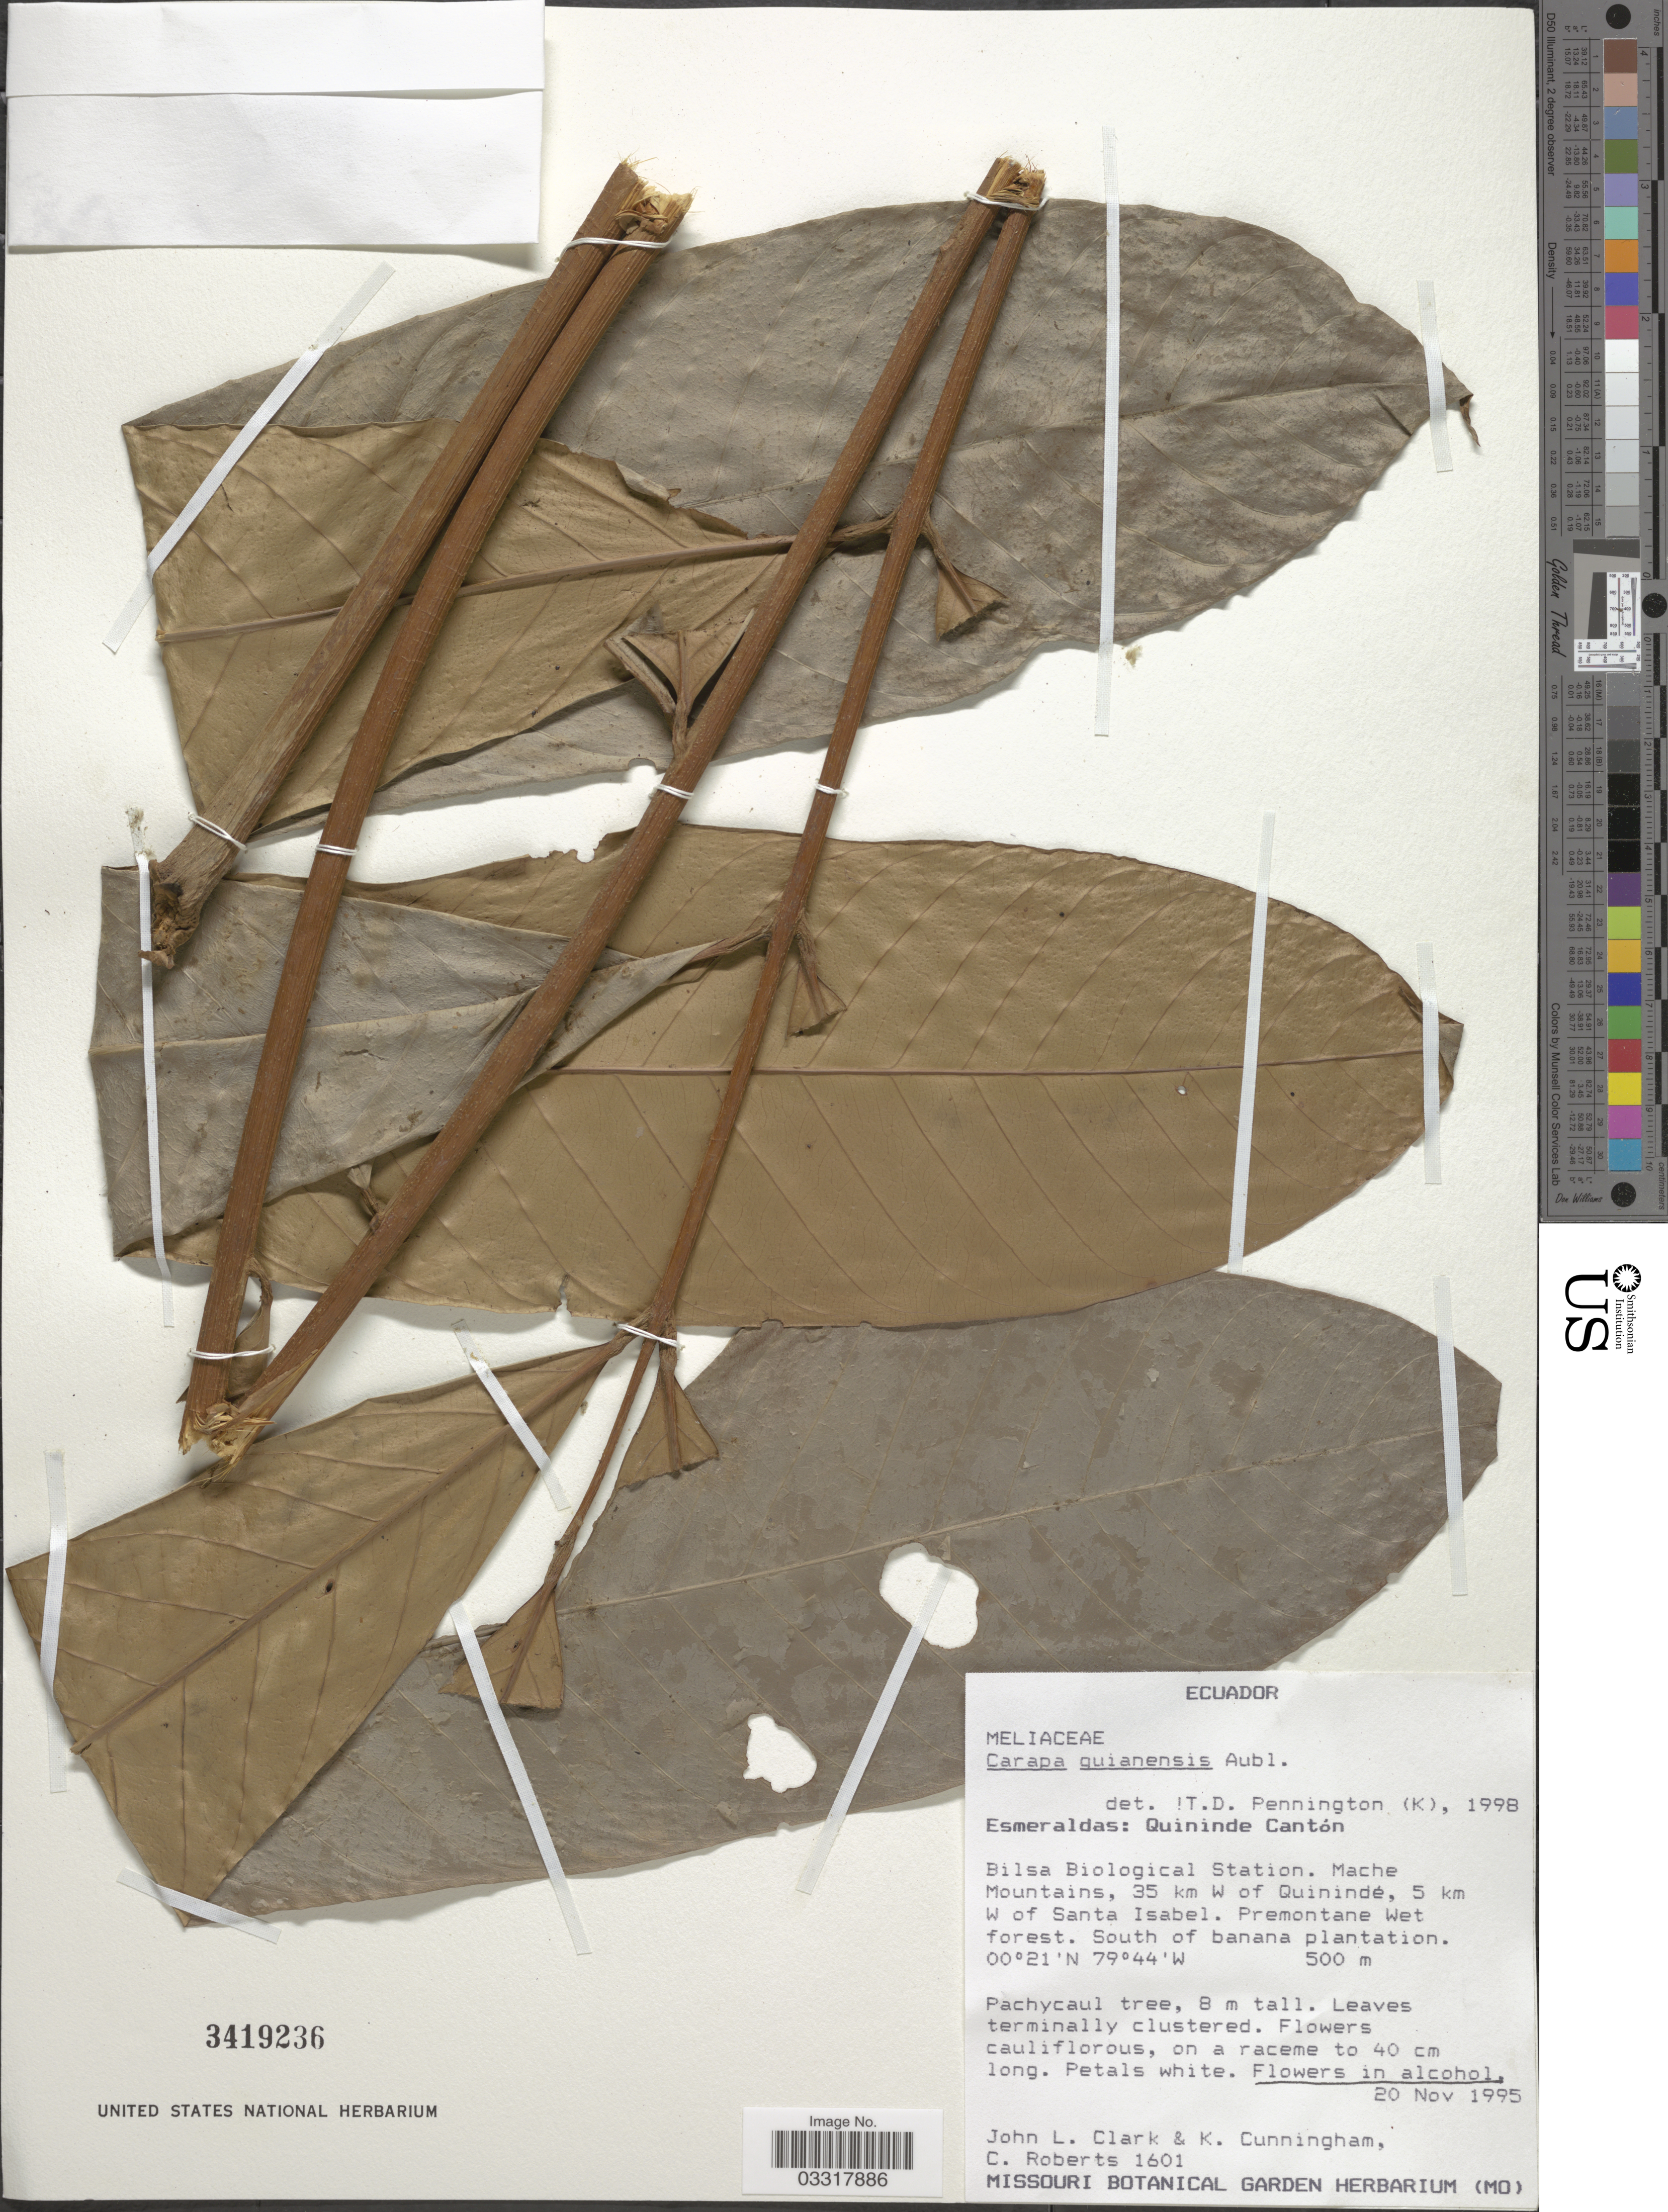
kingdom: Plantae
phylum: Tracheophyta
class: Magnoliopsida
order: Sapindales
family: Meliaceae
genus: Carapa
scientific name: Carapa guianensis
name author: Aubl.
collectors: J. L. Clark, K. Cunningham & C. Roberts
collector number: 1601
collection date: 1995-11-20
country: Ecuador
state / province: Esmeraldas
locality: Quininde Cantón. Bilsa Biological Station. Mache Mountains, 35 km W of Quinindé, 5 km W of Santa Isabel.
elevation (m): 500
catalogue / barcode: US 3419236